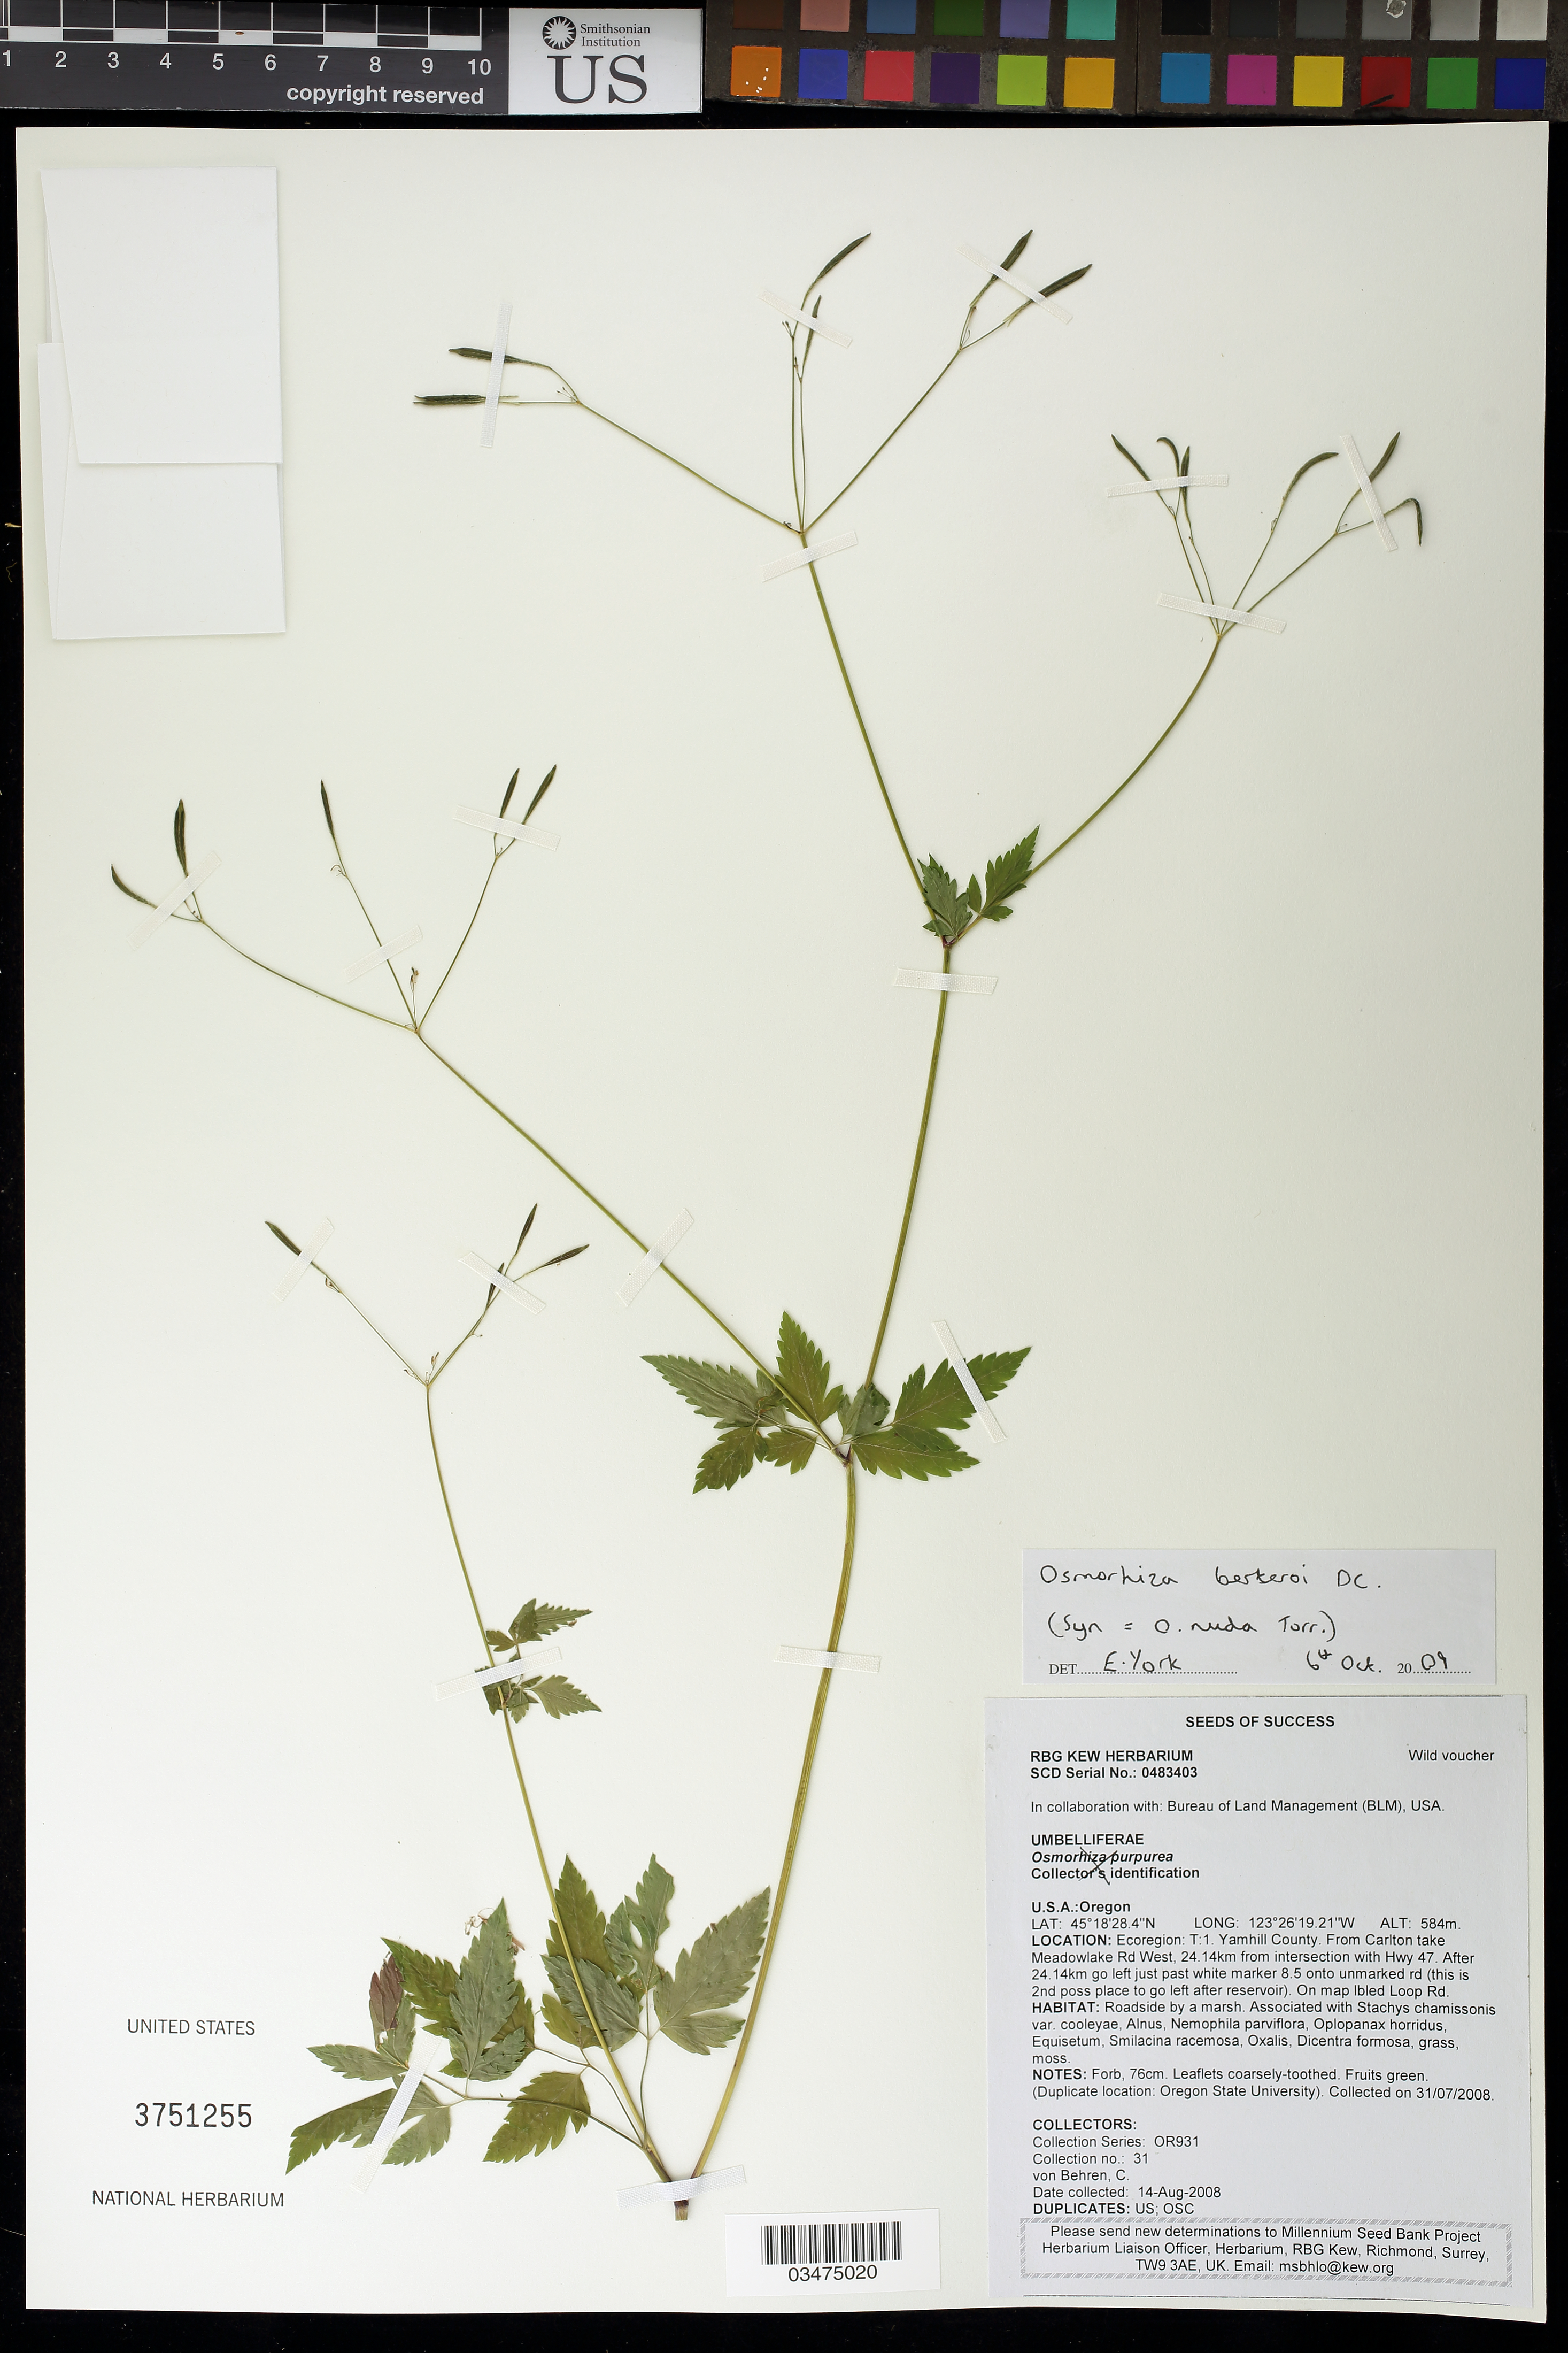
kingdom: Plantae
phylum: Tracheophyta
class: Magnoliopsida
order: Apiales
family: Apiaceae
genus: Osmorhiza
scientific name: Osmorhiza berteroi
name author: DC.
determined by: York, E.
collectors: C. Behren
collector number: OR931-31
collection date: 2008-08-14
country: United States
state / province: Oregon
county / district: Yamhill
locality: Ibled Loop Rd.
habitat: Roadside by a marsh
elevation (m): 584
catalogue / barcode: US 3751255